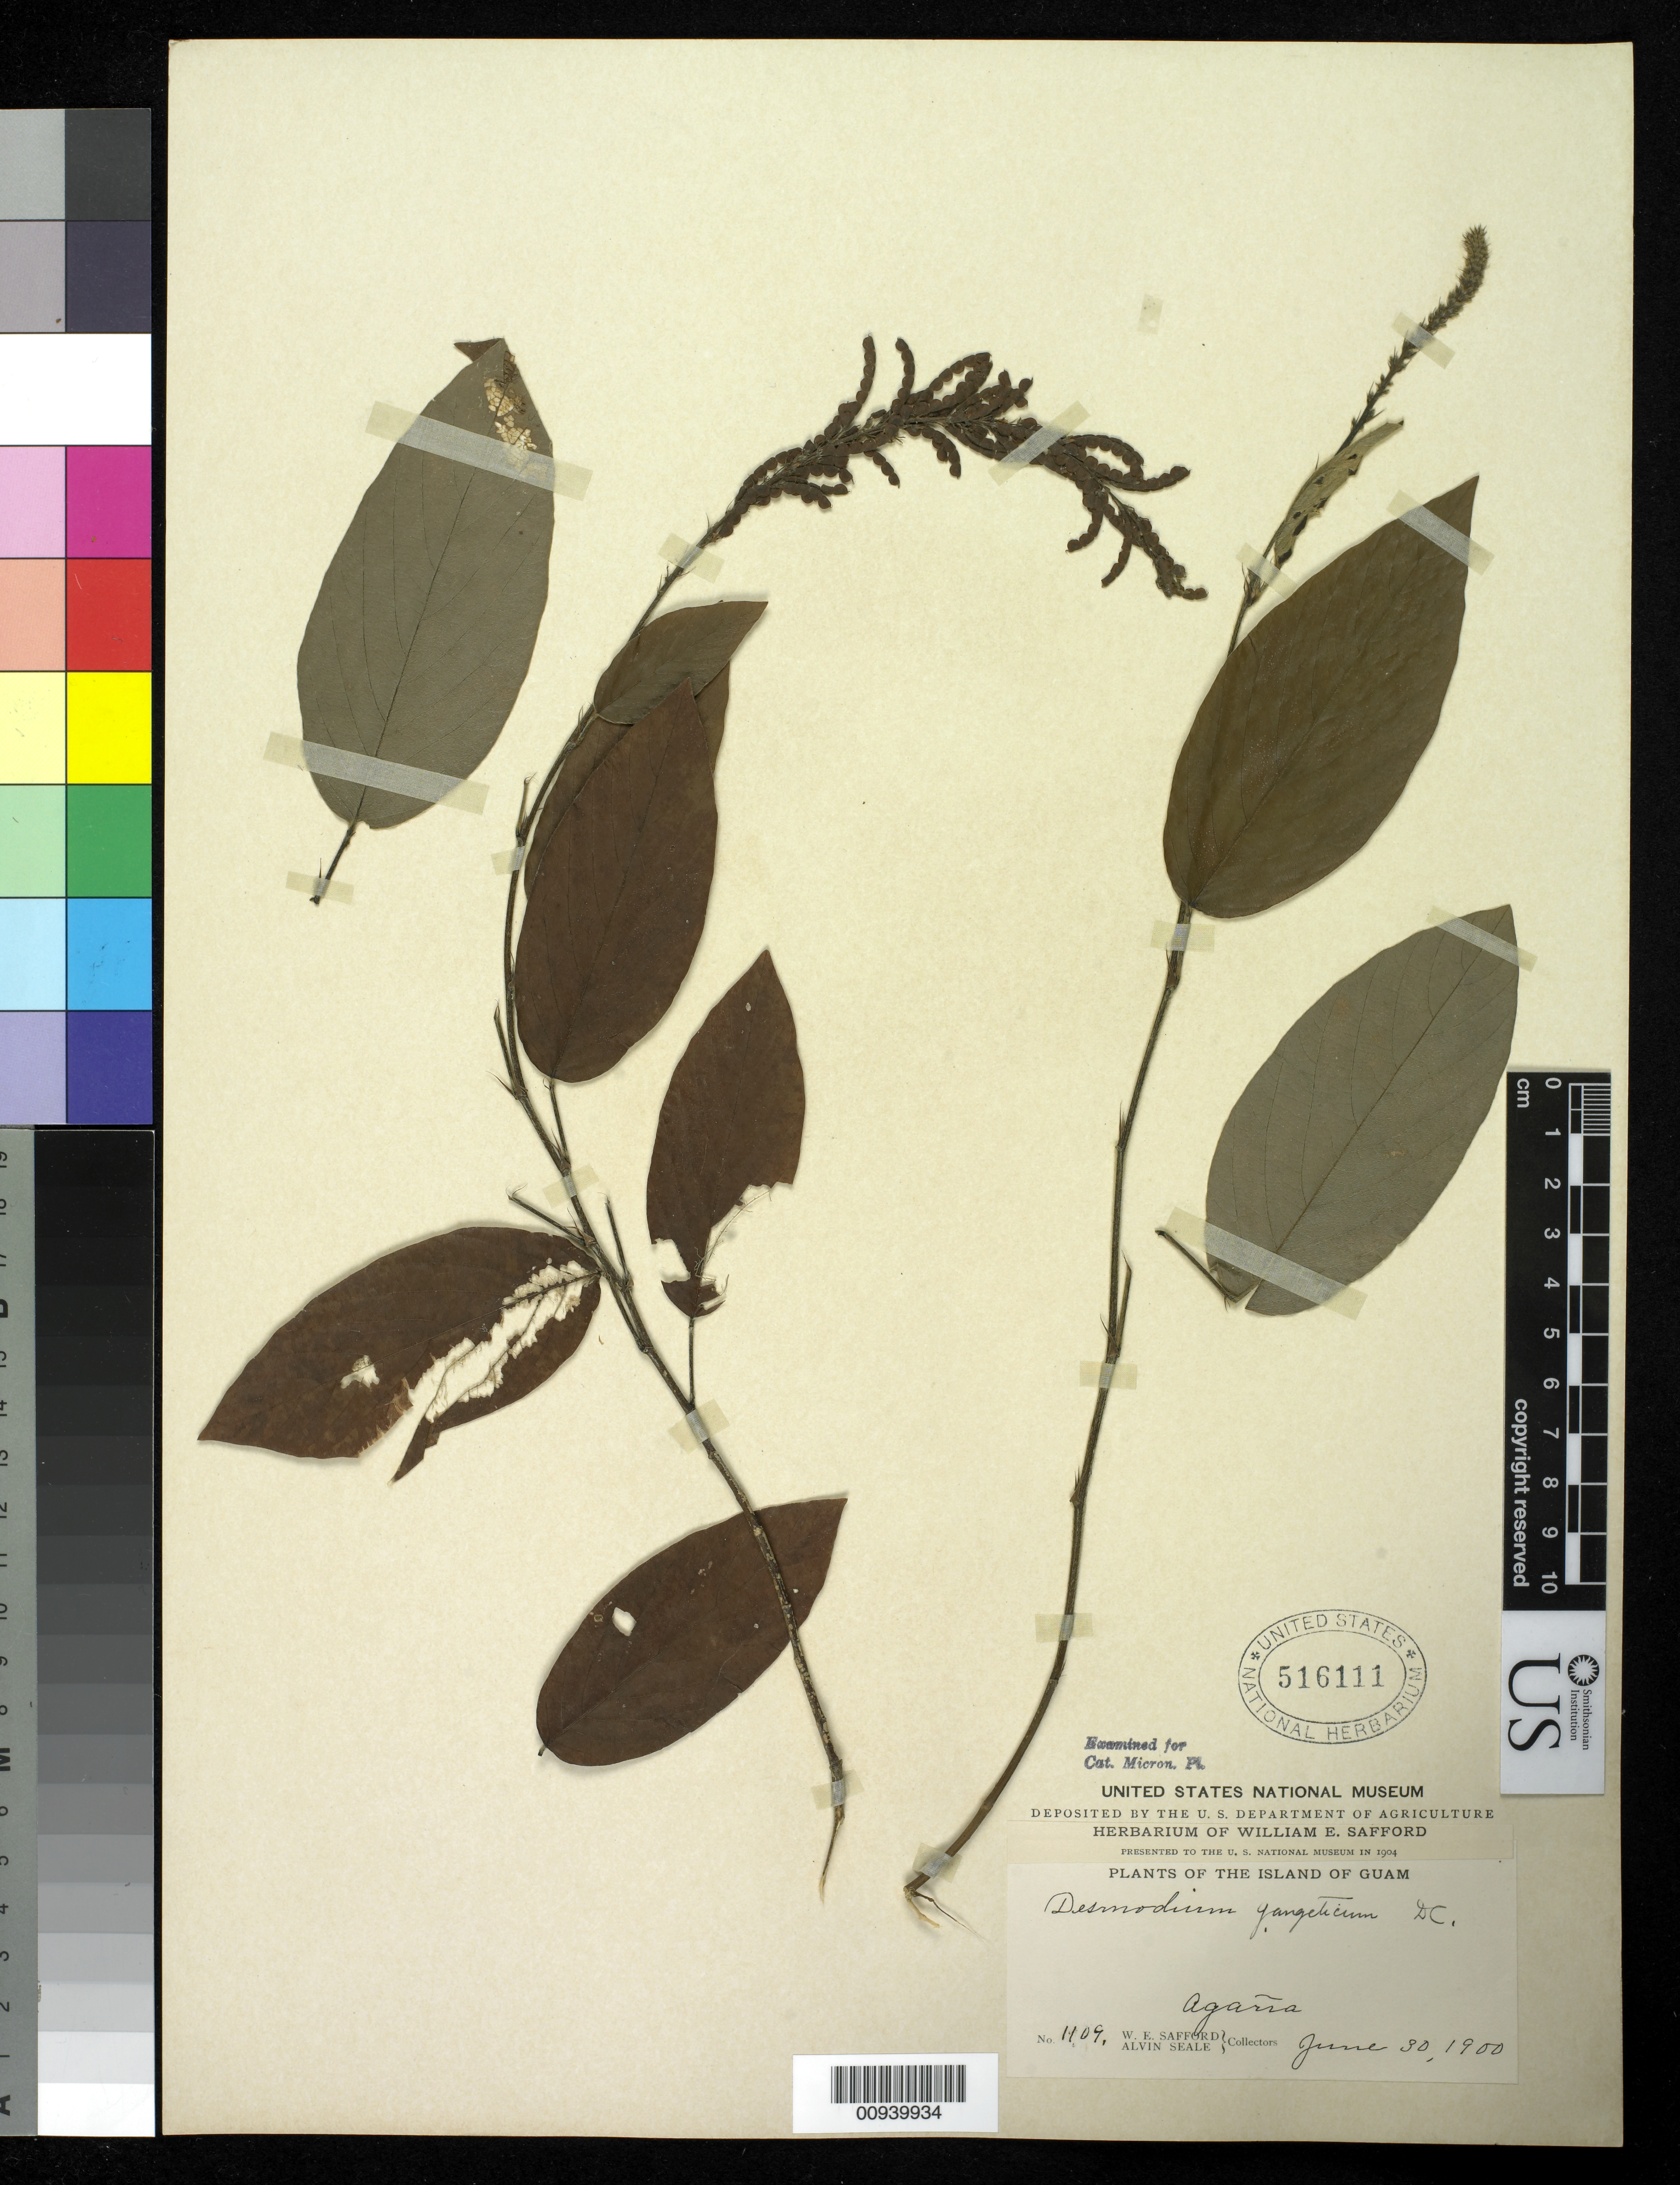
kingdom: Plantae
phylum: Tracheophyta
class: Magnoliopsida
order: Fabales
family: Fabaceae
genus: Pleurolobus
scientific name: Pleurolobus gangeticus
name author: (L.) J. St.-Hil. ex H. Ohashi & K. Ohashi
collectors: W. E. Safford & A. Seale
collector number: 1109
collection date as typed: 30 Jun 1900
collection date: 1900-06-30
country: Guam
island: Guam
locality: Agana, Guam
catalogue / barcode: US 516111